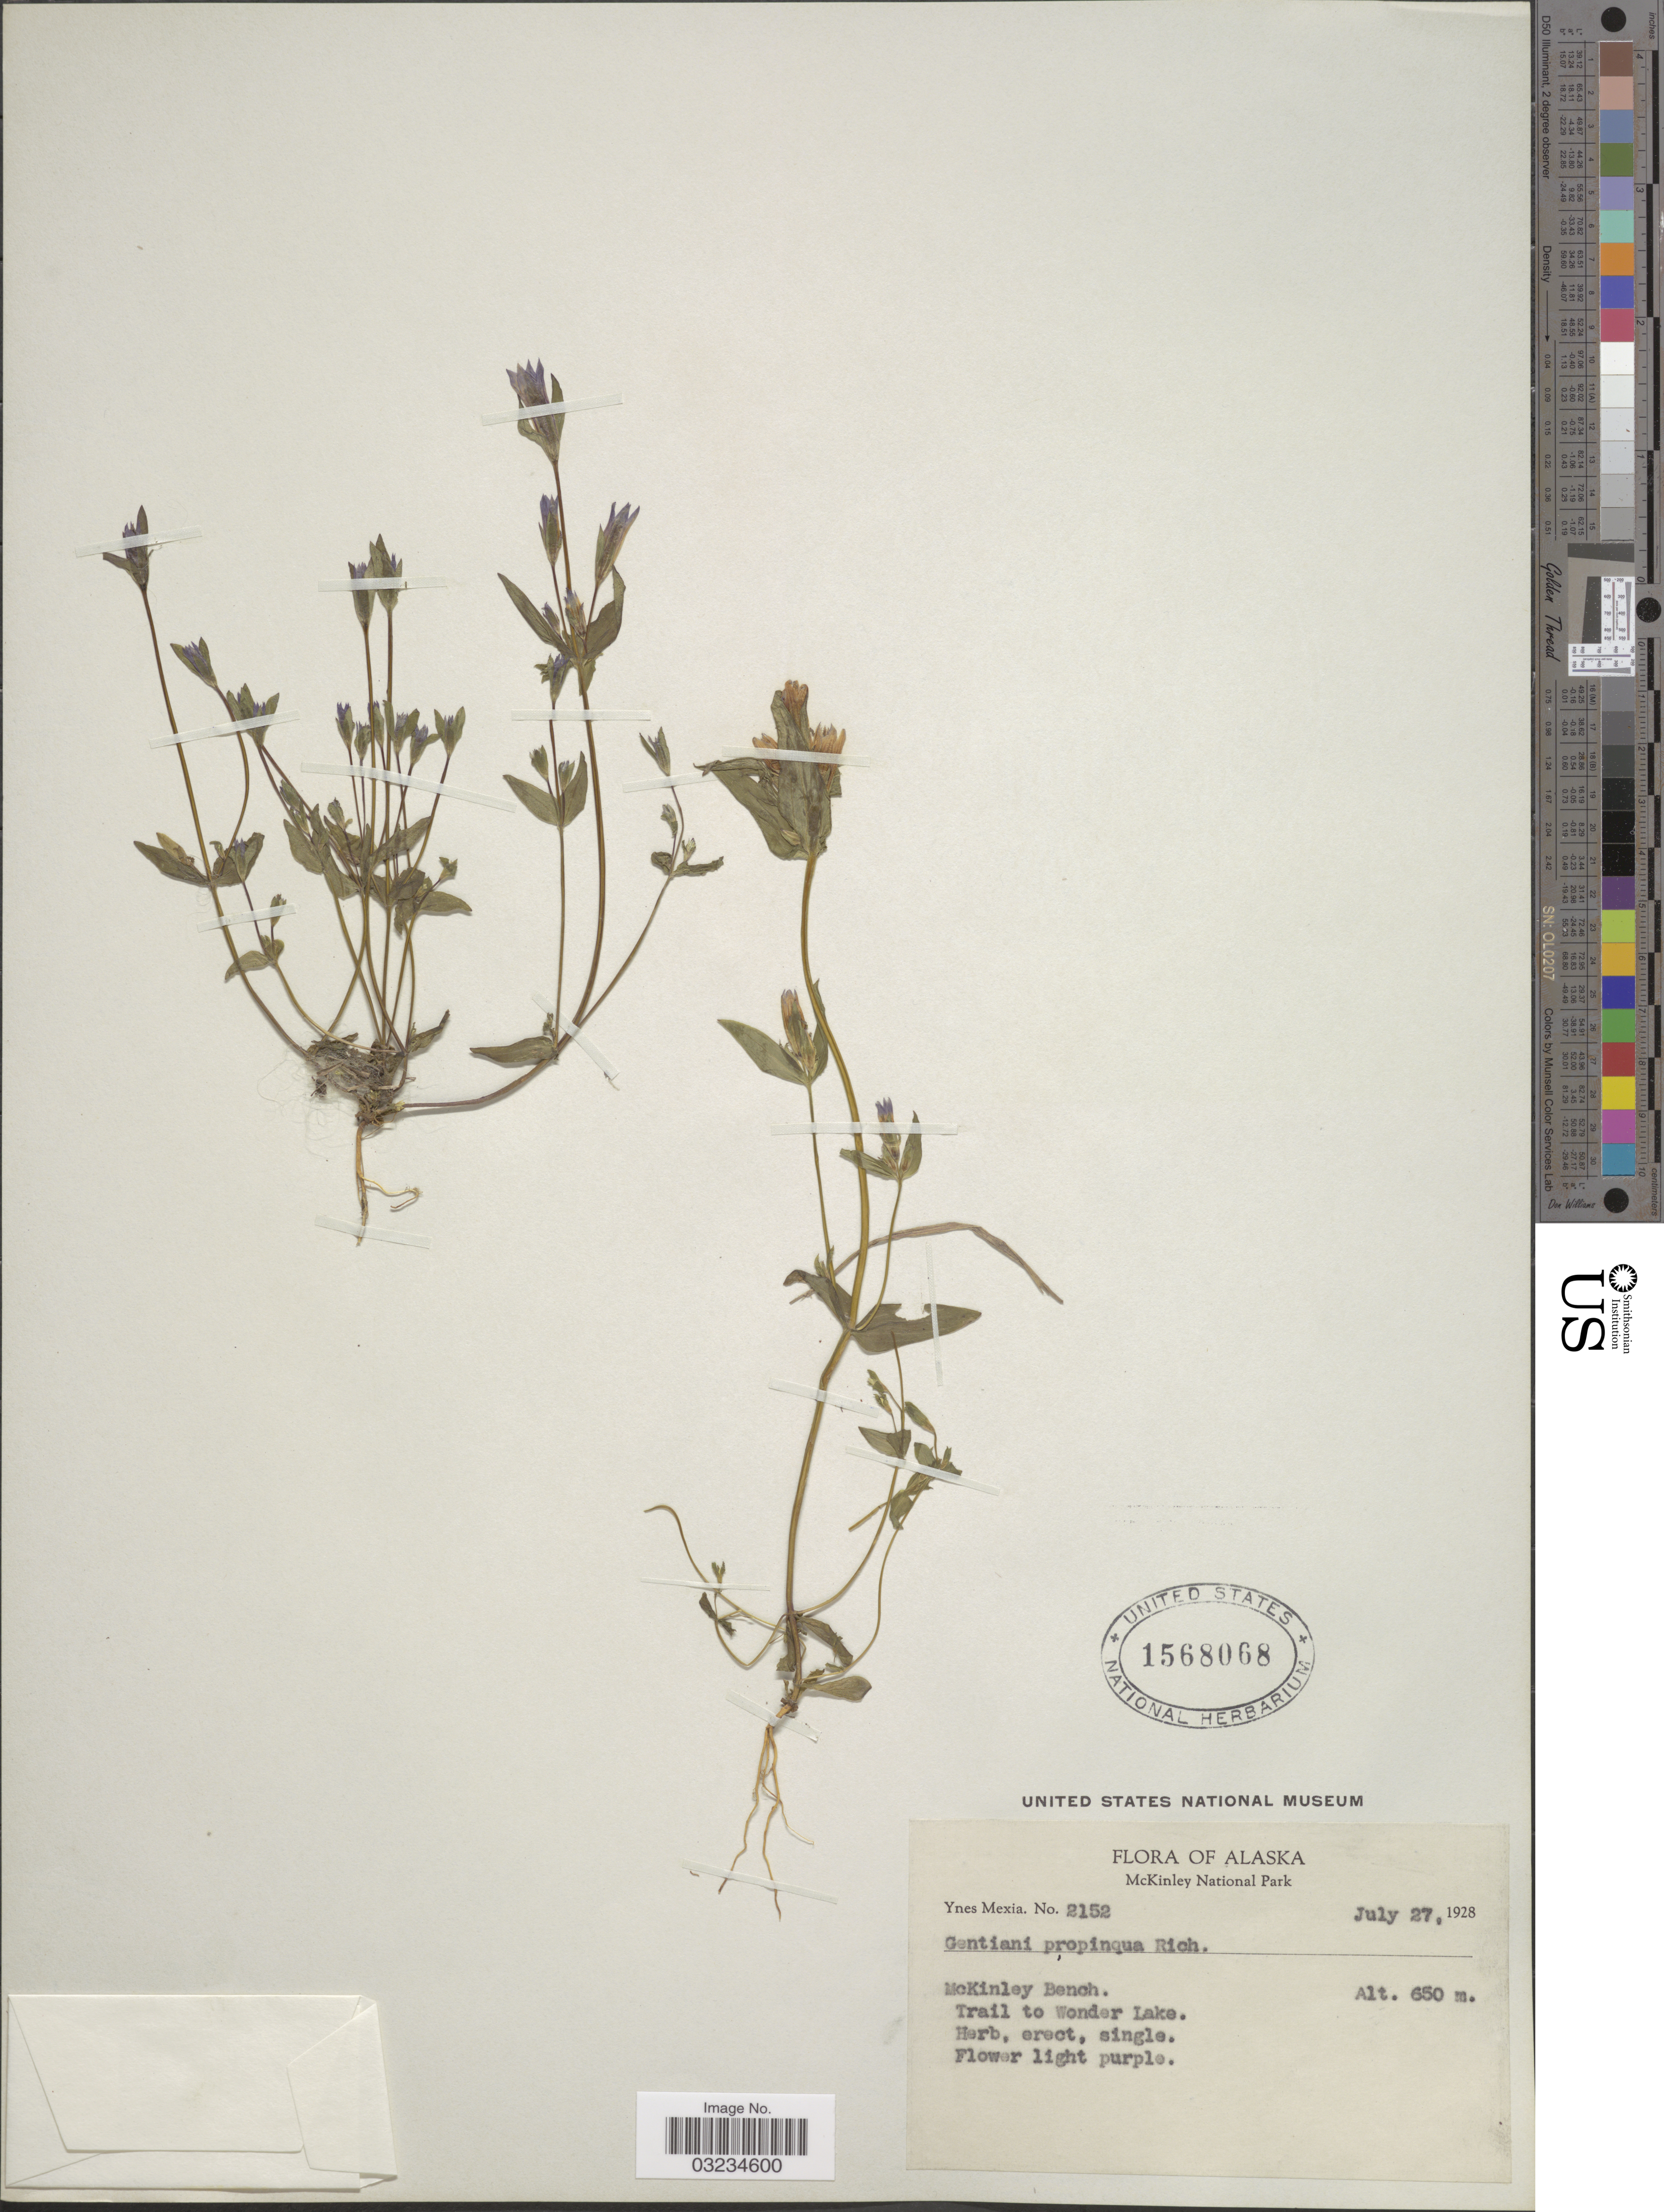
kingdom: Plantae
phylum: Tracheophyta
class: Magnoliopsida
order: Gentianales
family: Gentianaceae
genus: Gentiana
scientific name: Gentiana propinqua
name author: Richards.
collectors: Y. Mexia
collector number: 2152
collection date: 1928-07-27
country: United States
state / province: Alaska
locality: McKinley National Park. McKinley Bench. Trail to Wonder Lake.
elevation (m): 650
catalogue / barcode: US 1568068